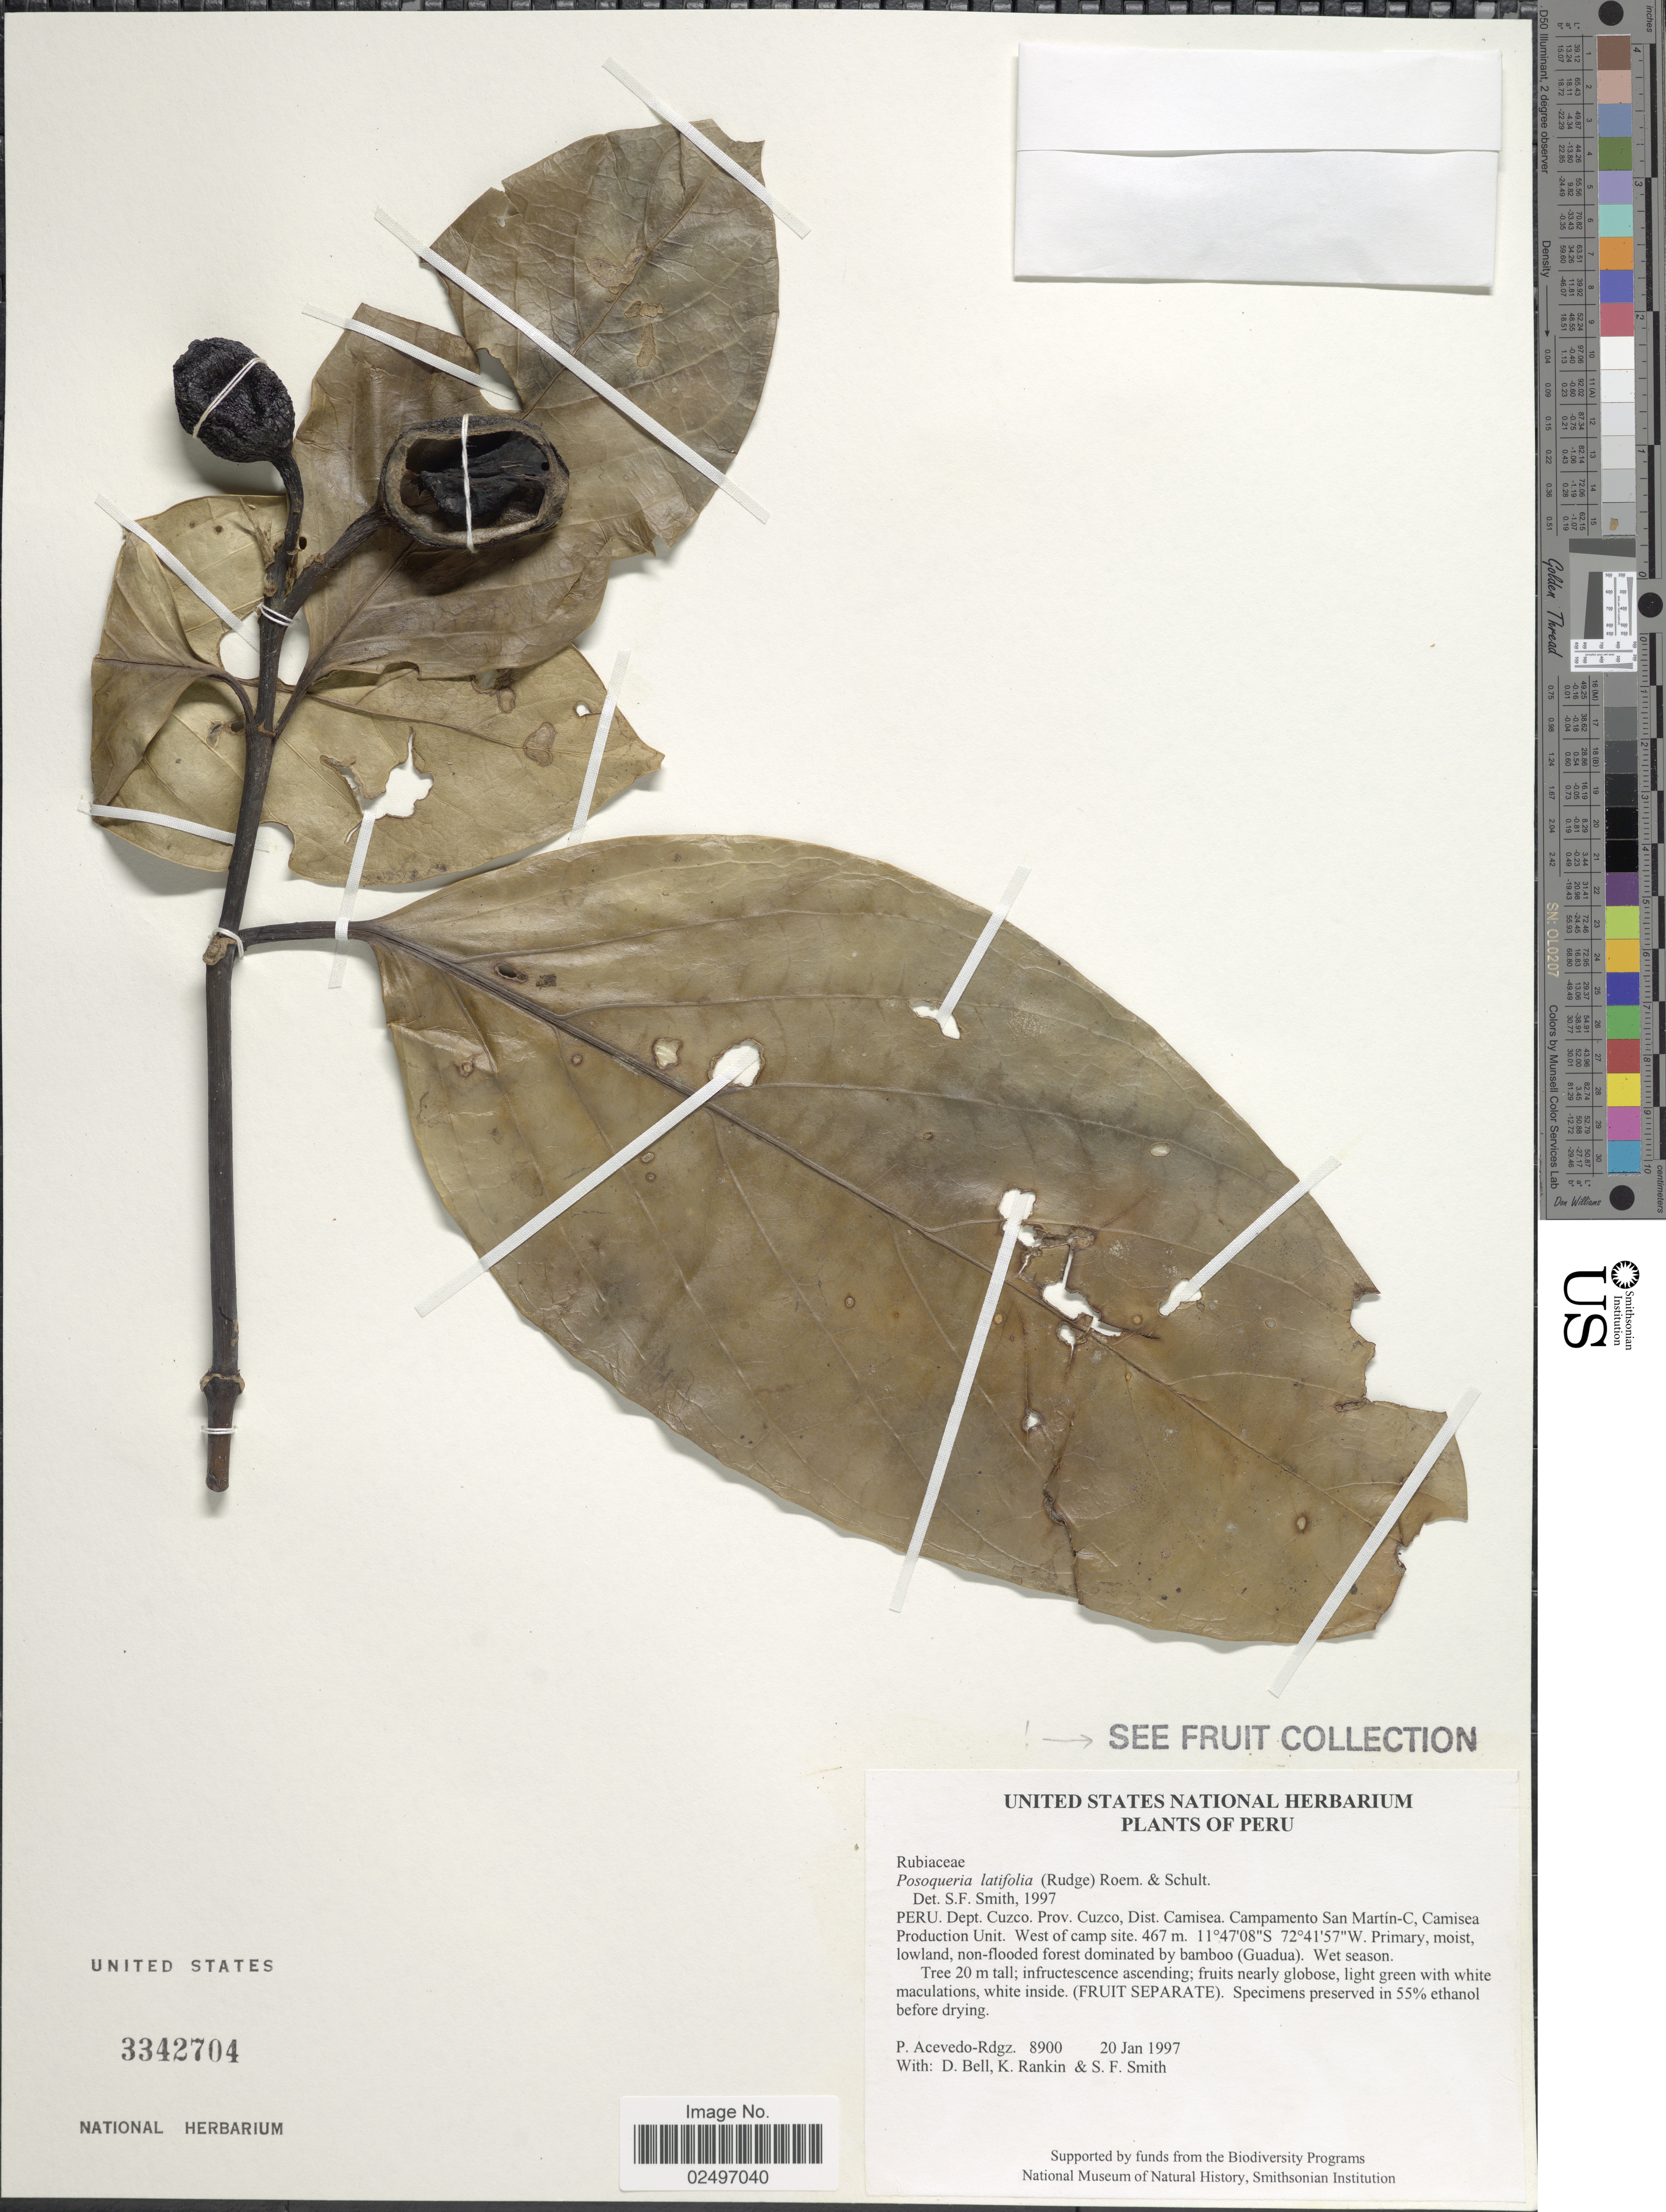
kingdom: Plantae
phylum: Tracheophyta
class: Magnoliopsida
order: Gentianales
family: Rubiaceae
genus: Posoqueria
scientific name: Posoqueria latifolia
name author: (Rudge) Roem. & Schult.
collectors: P. Acevedo-Rodr., D. A. Bell, K. Rankin & S.F. Smith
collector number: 8900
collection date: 1997-01-20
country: Peru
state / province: Cusco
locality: Dept. Cuzco, Dist.Camisea. Campamento San Martín -C, Camisea Production Unit. West of camp site. Primary, moist, lowland, non-flooded forest dominated by bamboo (Guadua). Wet season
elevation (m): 467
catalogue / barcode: US 3342704